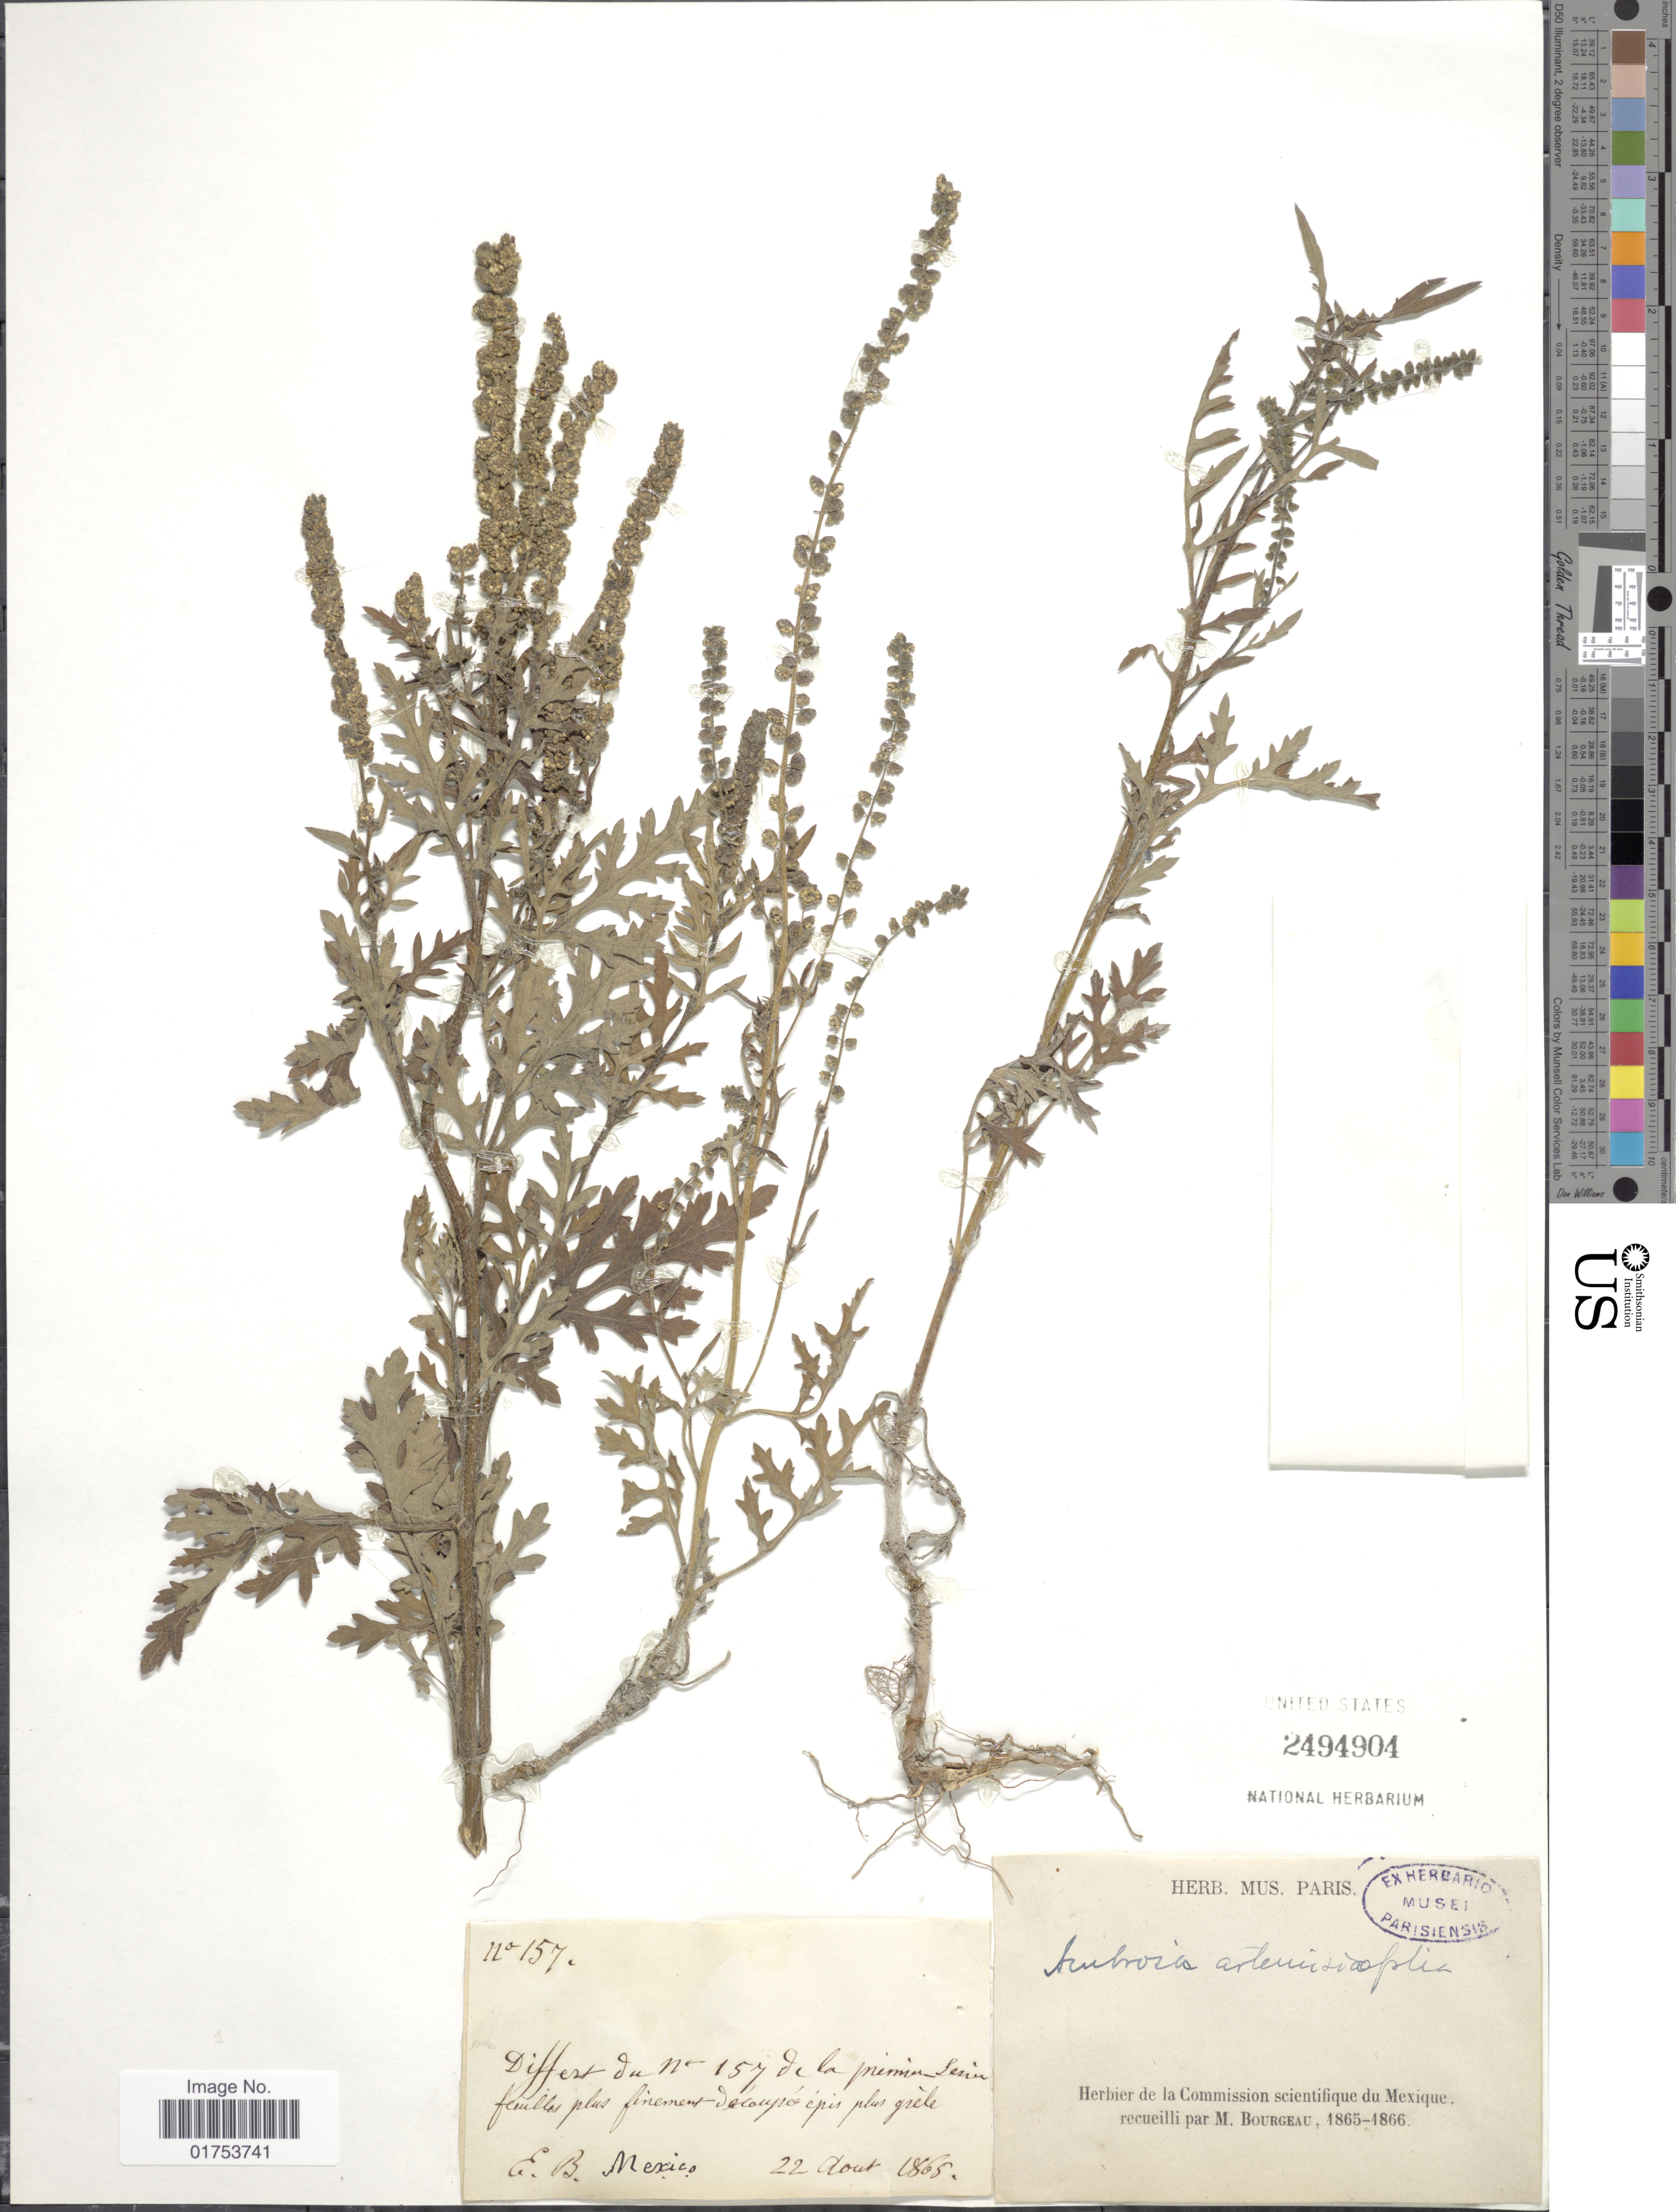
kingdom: Plantae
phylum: Tracheophyta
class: Magnoliopsida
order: Asterales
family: Asteraceae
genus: Ambrosia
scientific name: Ambrosia artemisiifolia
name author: L.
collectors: E. Bourgeau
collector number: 157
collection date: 1865-08-22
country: Mexico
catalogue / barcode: US 2494904